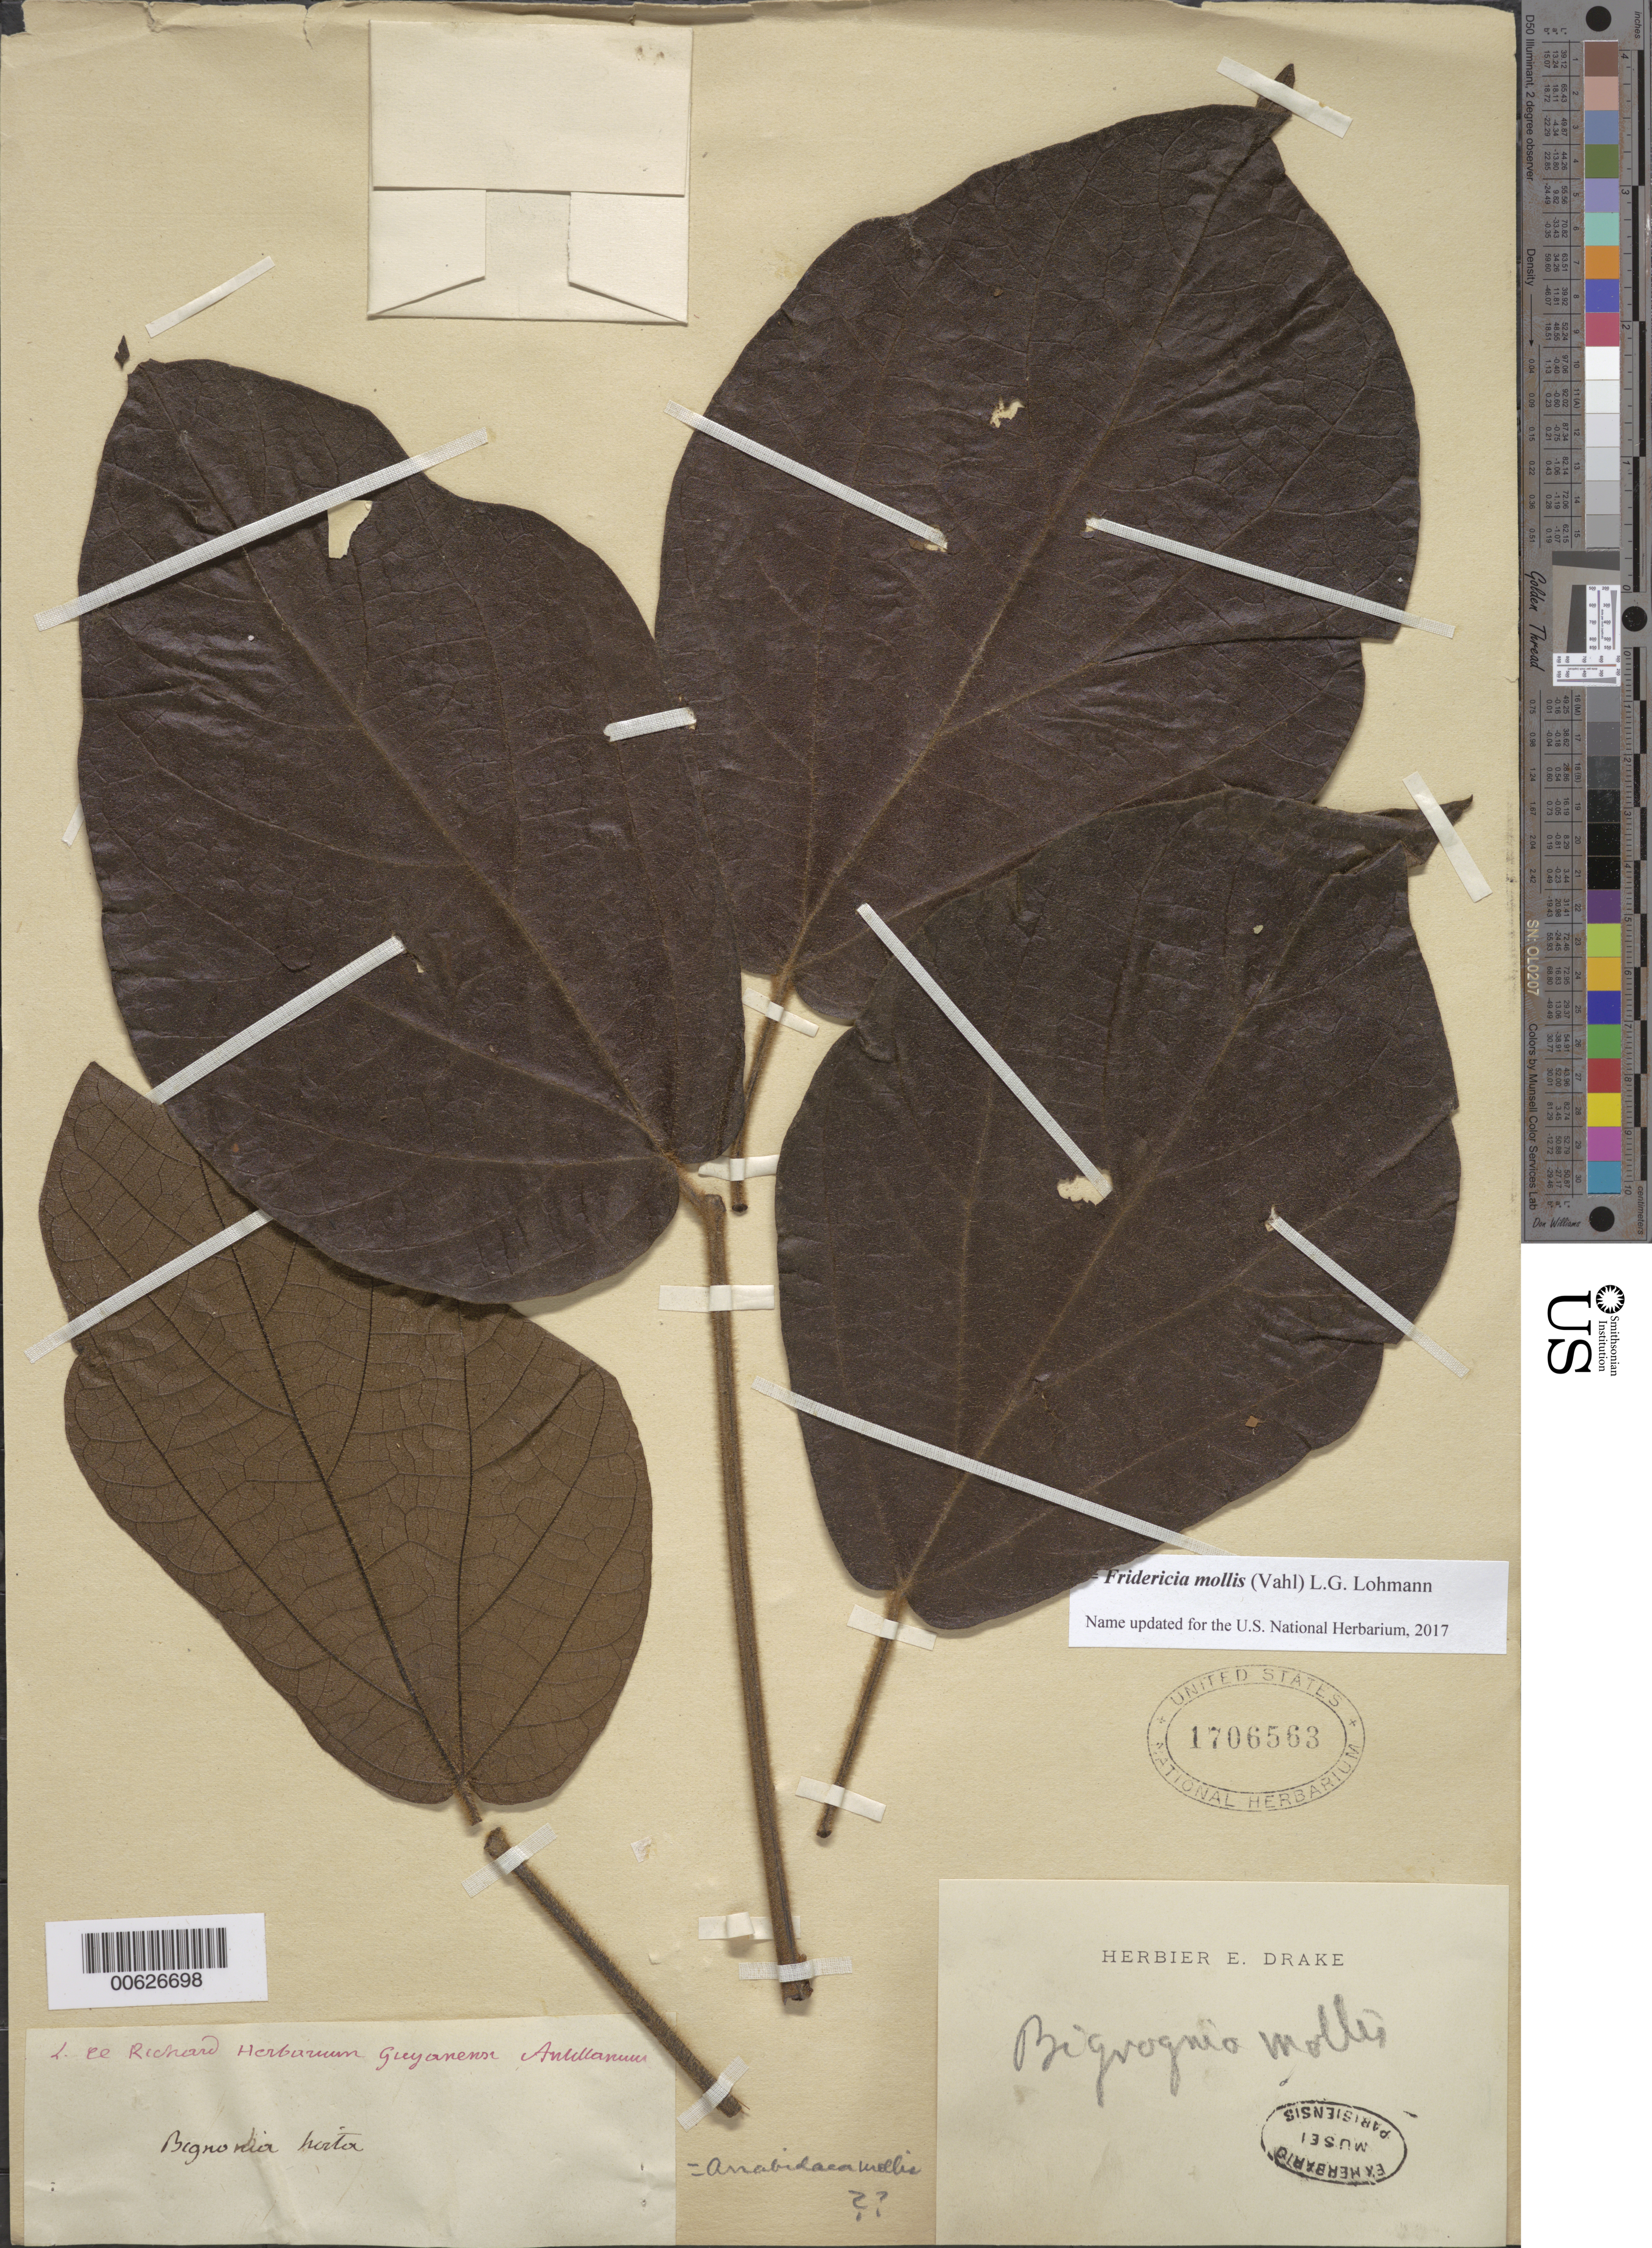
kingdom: Plantae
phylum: Tracheophyta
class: Magnoliopsida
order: Lamiales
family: Bignoniaceae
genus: Fridericia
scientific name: Fridericia mollis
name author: (Vahl) L.G. Lohmann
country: Guyana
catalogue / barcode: US 1706563